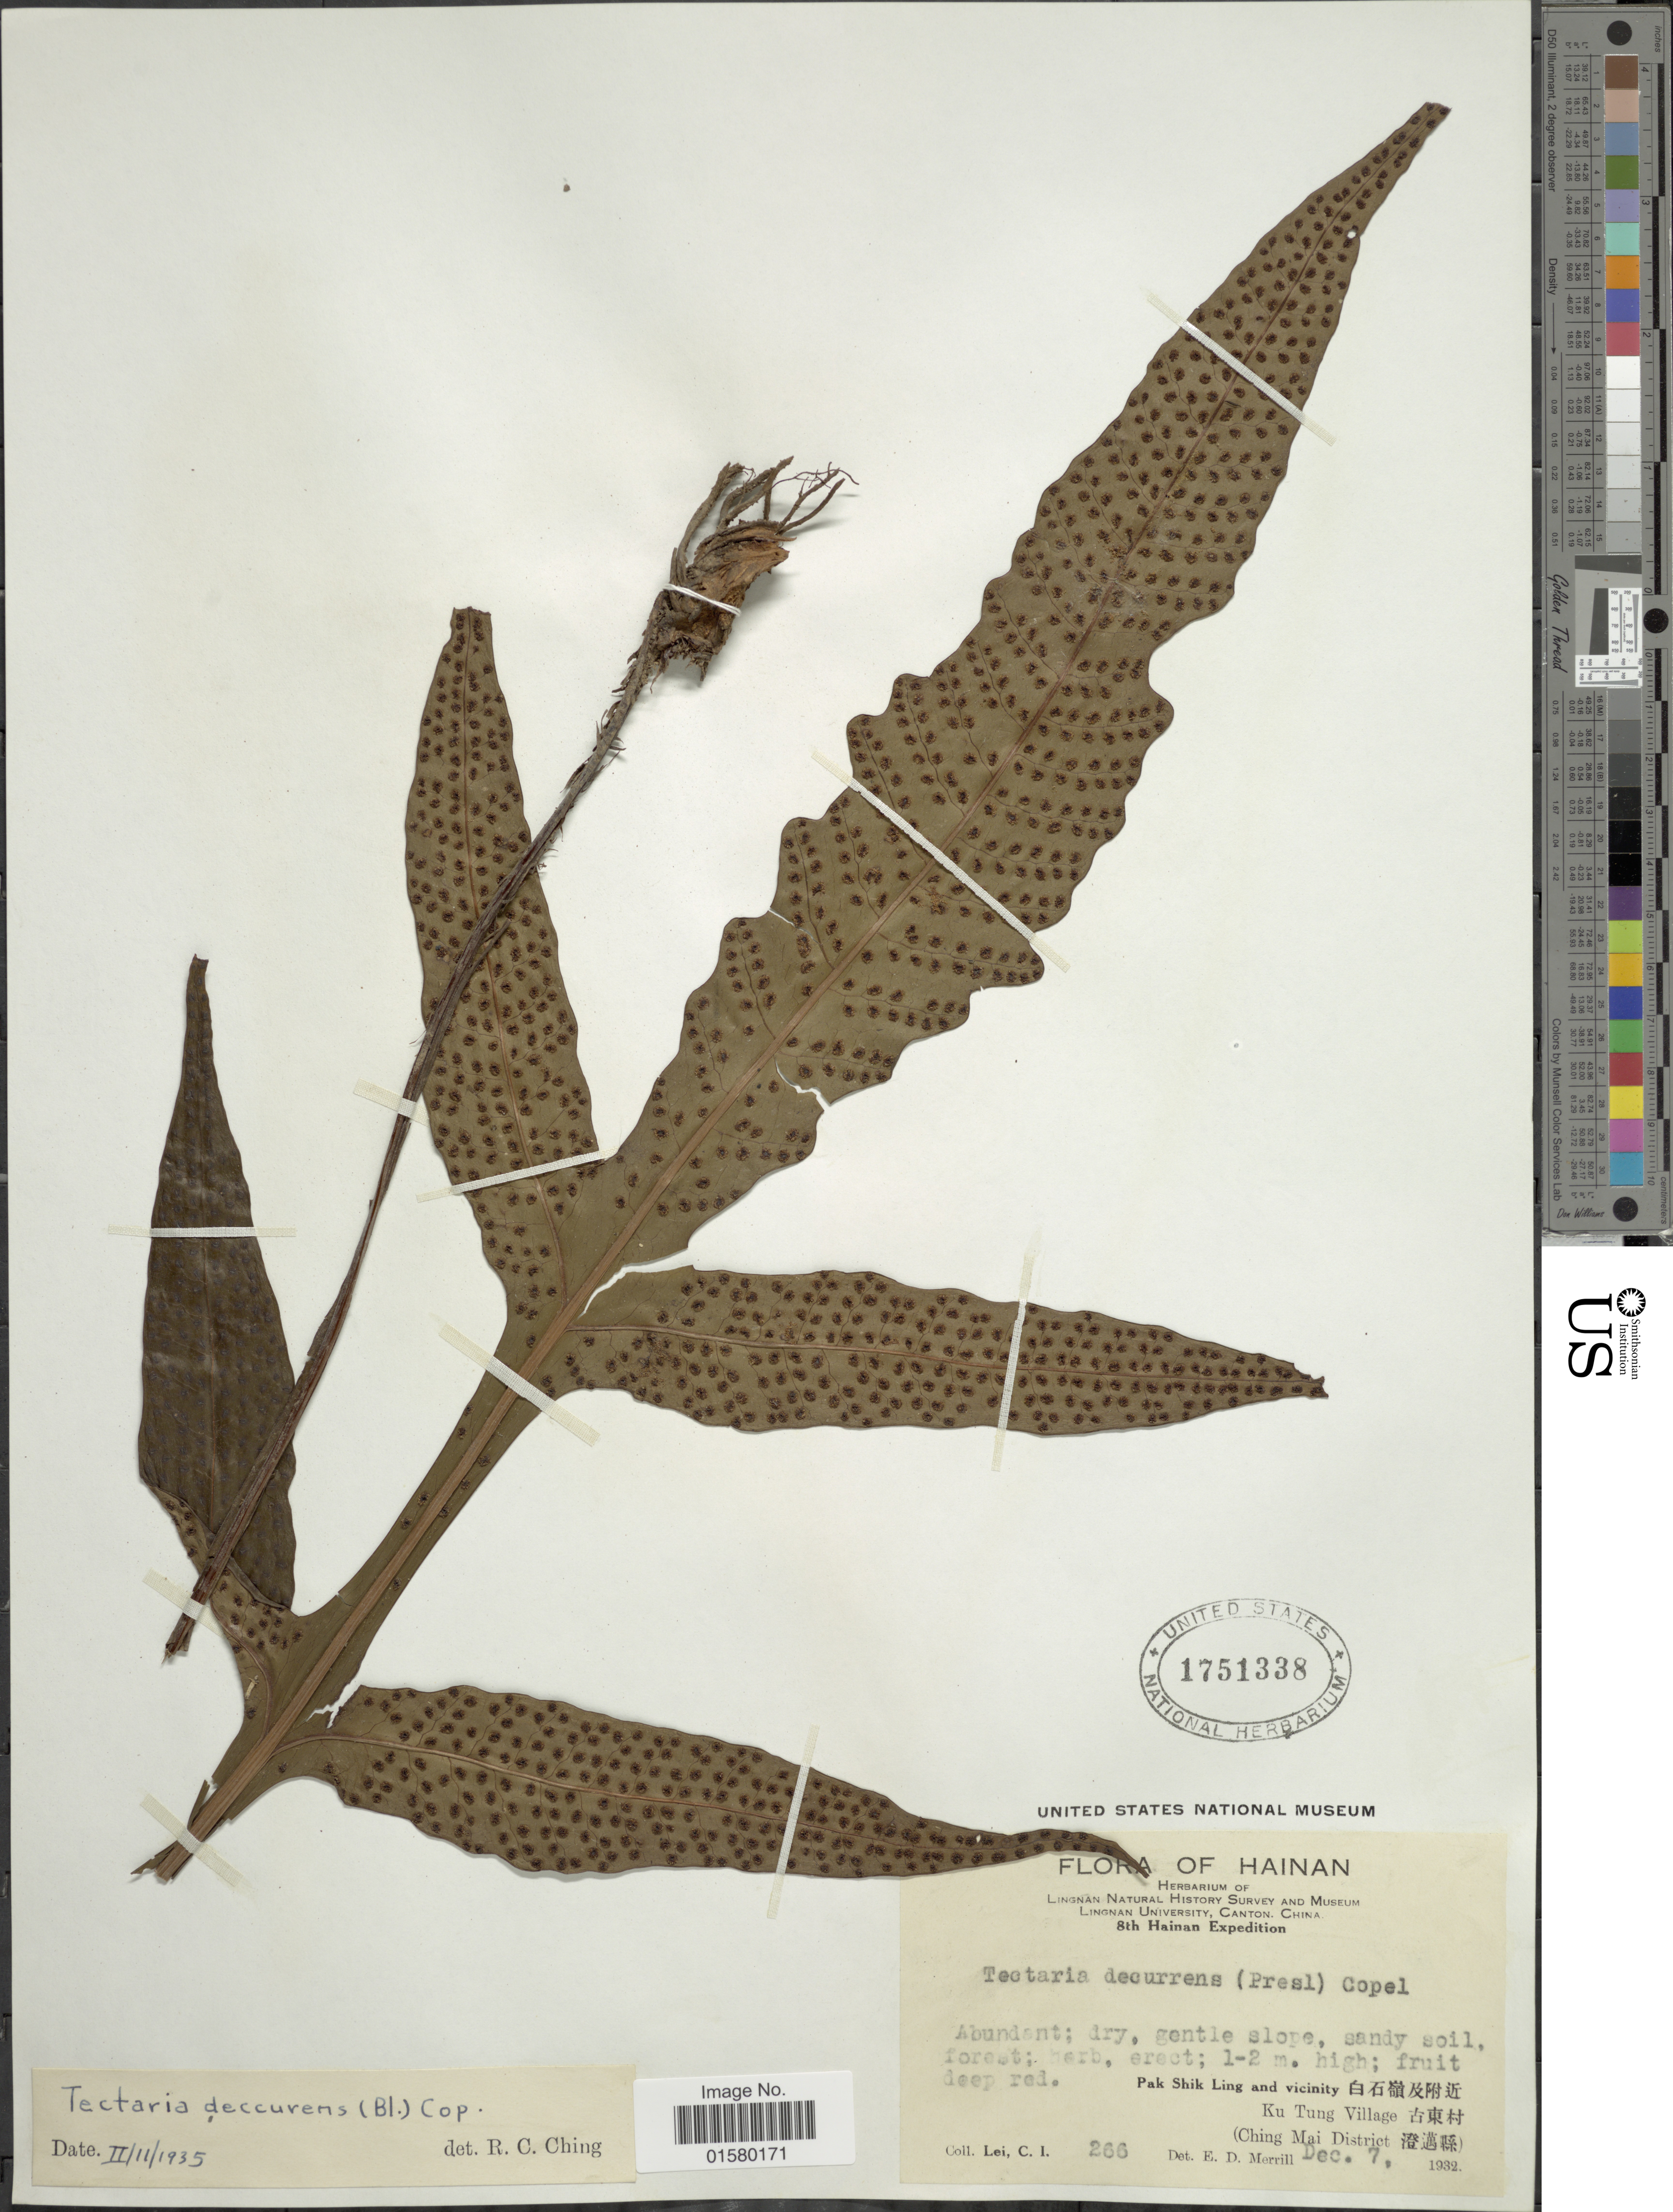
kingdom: Plantae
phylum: Tracheophyta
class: Polypodiopsida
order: Polypodiales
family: Tectariaceae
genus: Tectaria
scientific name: Tectaria decurrens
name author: (Presel.) Copel. in Elmer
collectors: C. I. Lei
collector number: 266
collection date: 1932-12-07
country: China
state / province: Hainan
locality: Pak Shik Ling and vicinity, Ku Tung Village, Ching Mai District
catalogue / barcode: US 1751338